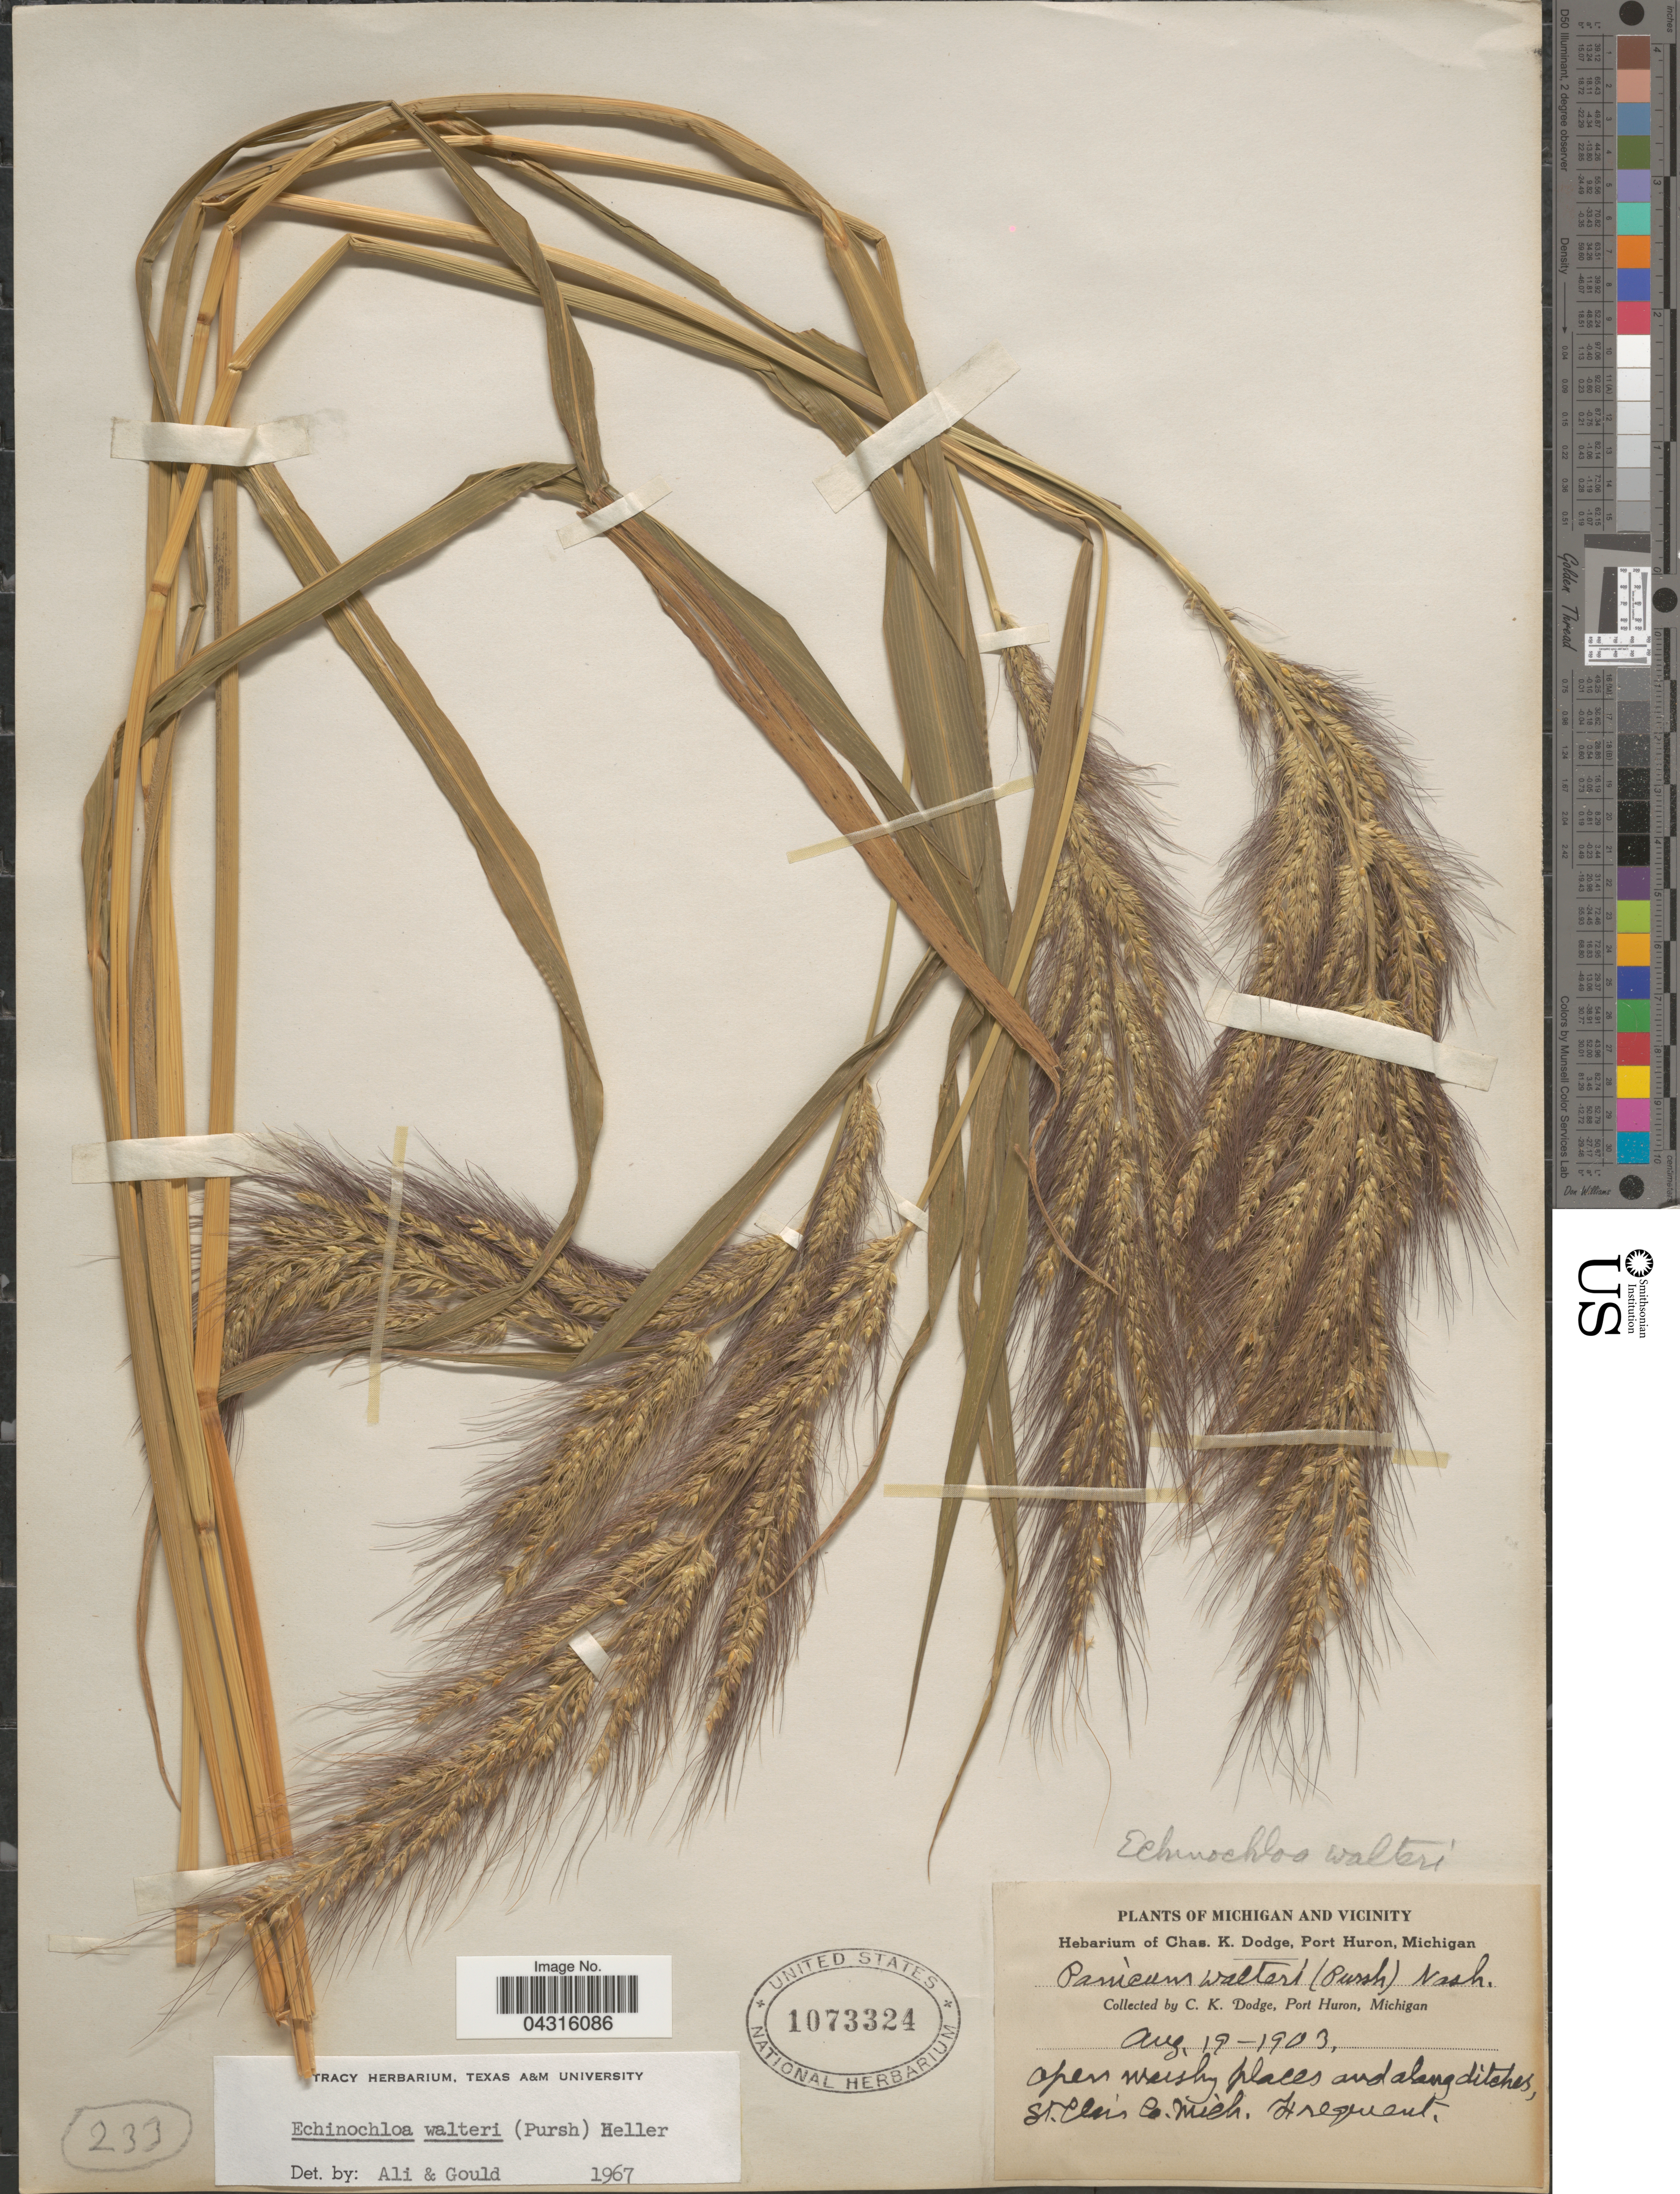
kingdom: Plantae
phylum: Tracheophyta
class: Liliopsida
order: Poales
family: Poaceae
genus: Echinochloa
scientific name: Echinochloa walteri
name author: (Pursh) A. Heller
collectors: C. K. Dodge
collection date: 1903-08-19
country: United States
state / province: Michigan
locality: Michigan and vicinity. St. Clair's Co.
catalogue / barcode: US 1073324